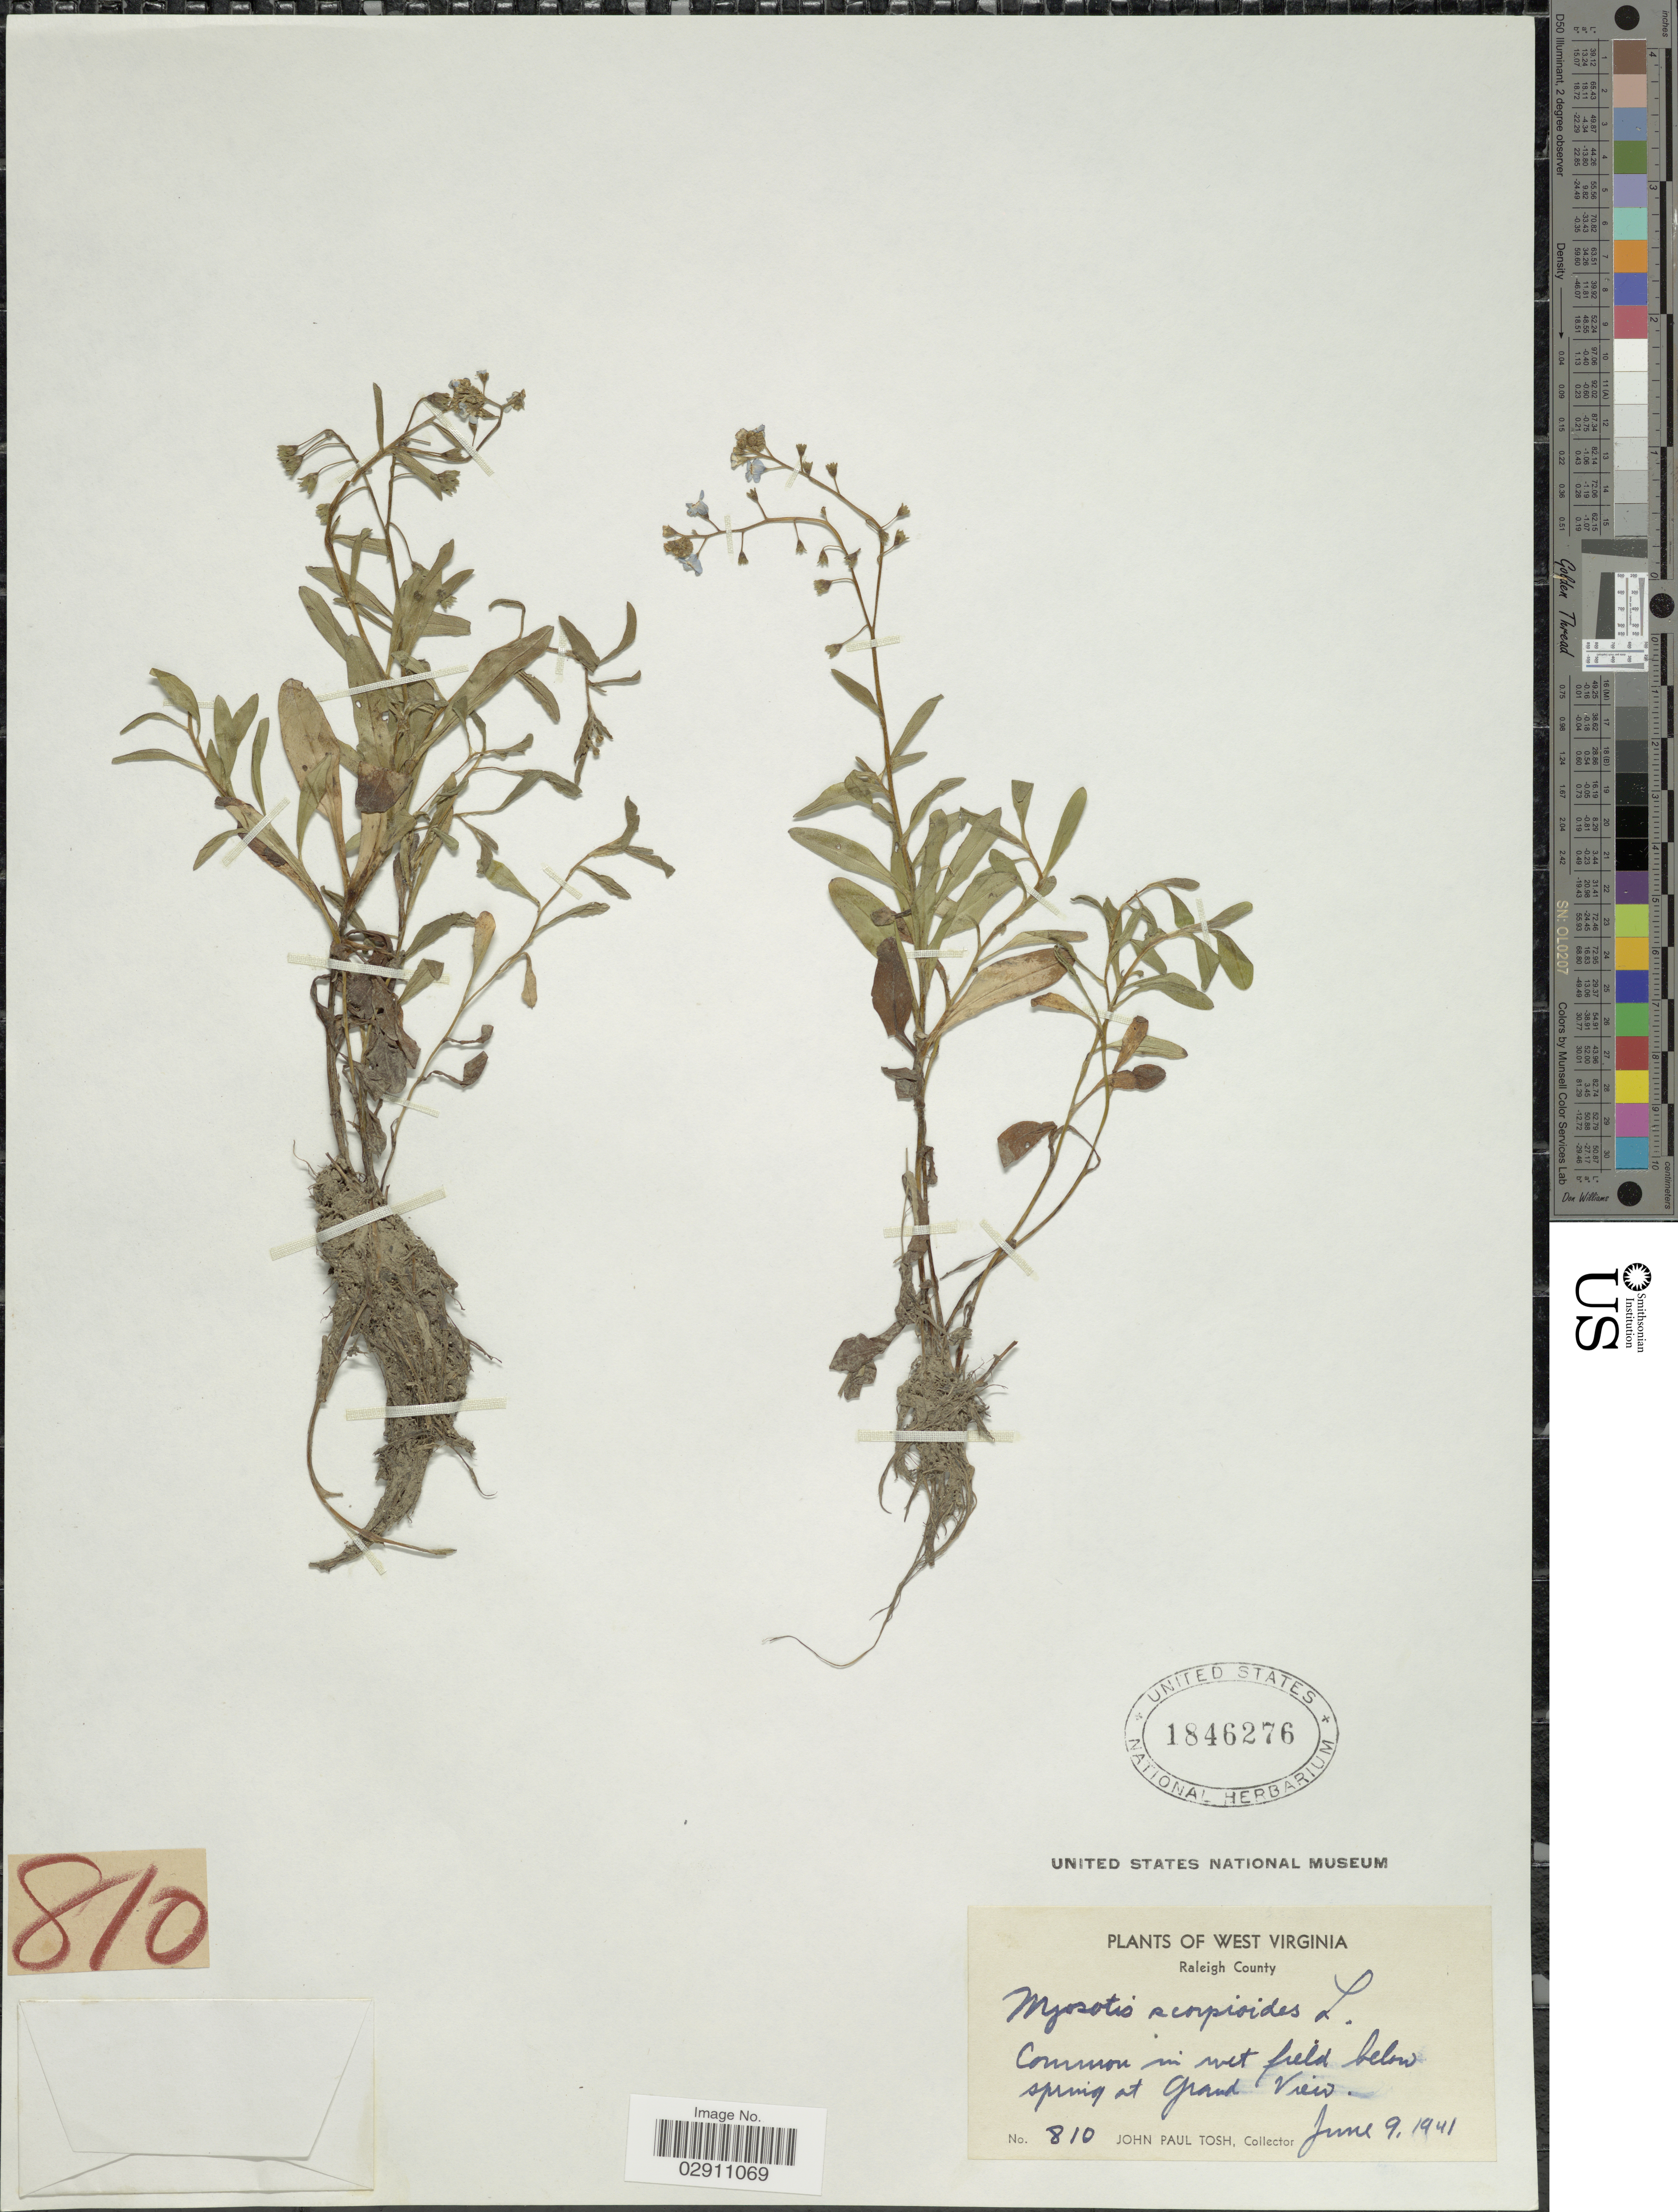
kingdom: Plantae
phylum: Tracheophyta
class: Magnoliopsida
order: Boraginales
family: Boraginaceae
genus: Myosotis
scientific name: Myosotis scorpioides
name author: L.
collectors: J. Tosh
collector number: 810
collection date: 1941-06-09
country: United States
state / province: West Virginia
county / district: Raleigh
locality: Raleigh County, Common in wet field below spring at Grand View.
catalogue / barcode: US 1846276